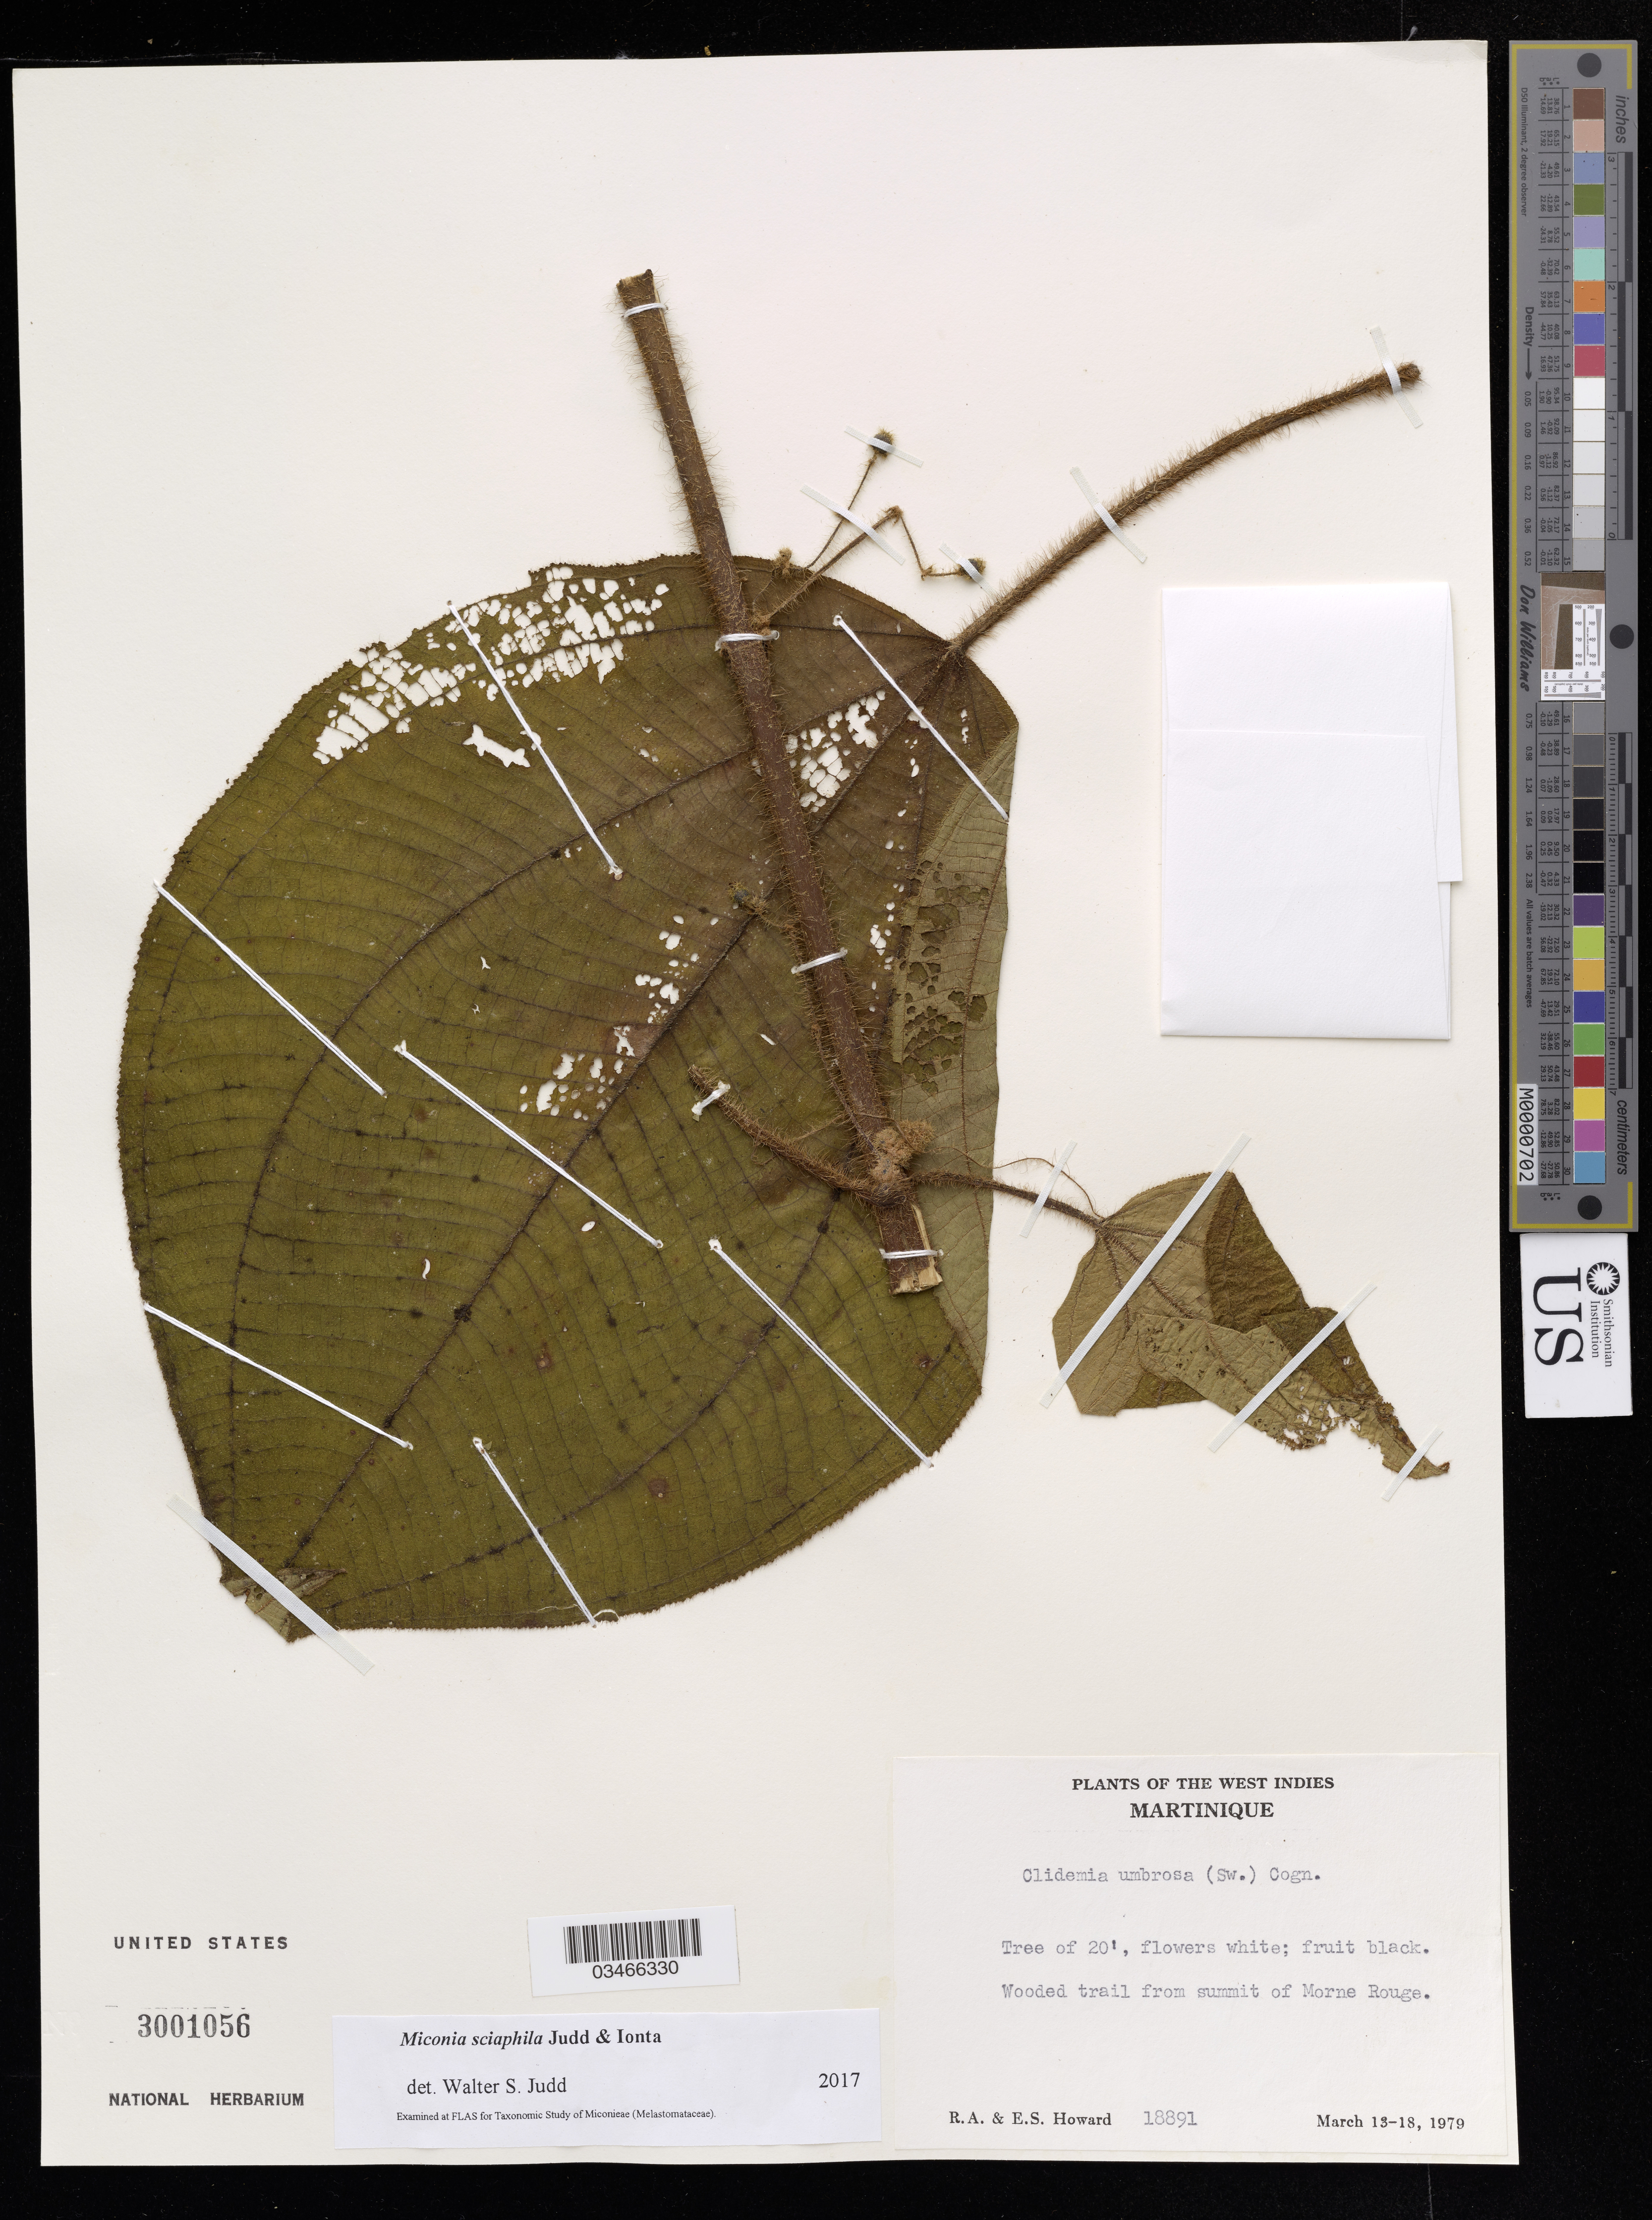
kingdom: Plantae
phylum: Tracheophyta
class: Magnoliopsida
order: Myrtales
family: Melastomataceae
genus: Miconia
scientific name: Miconia sciaphila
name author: Judd & Ionta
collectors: R. Howard & E. Howard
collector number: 18891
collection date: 1979-03-13/1979-03-18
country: Martinique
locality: Wooded trail from summit of Morne Rouge.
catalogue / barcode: US 3001056